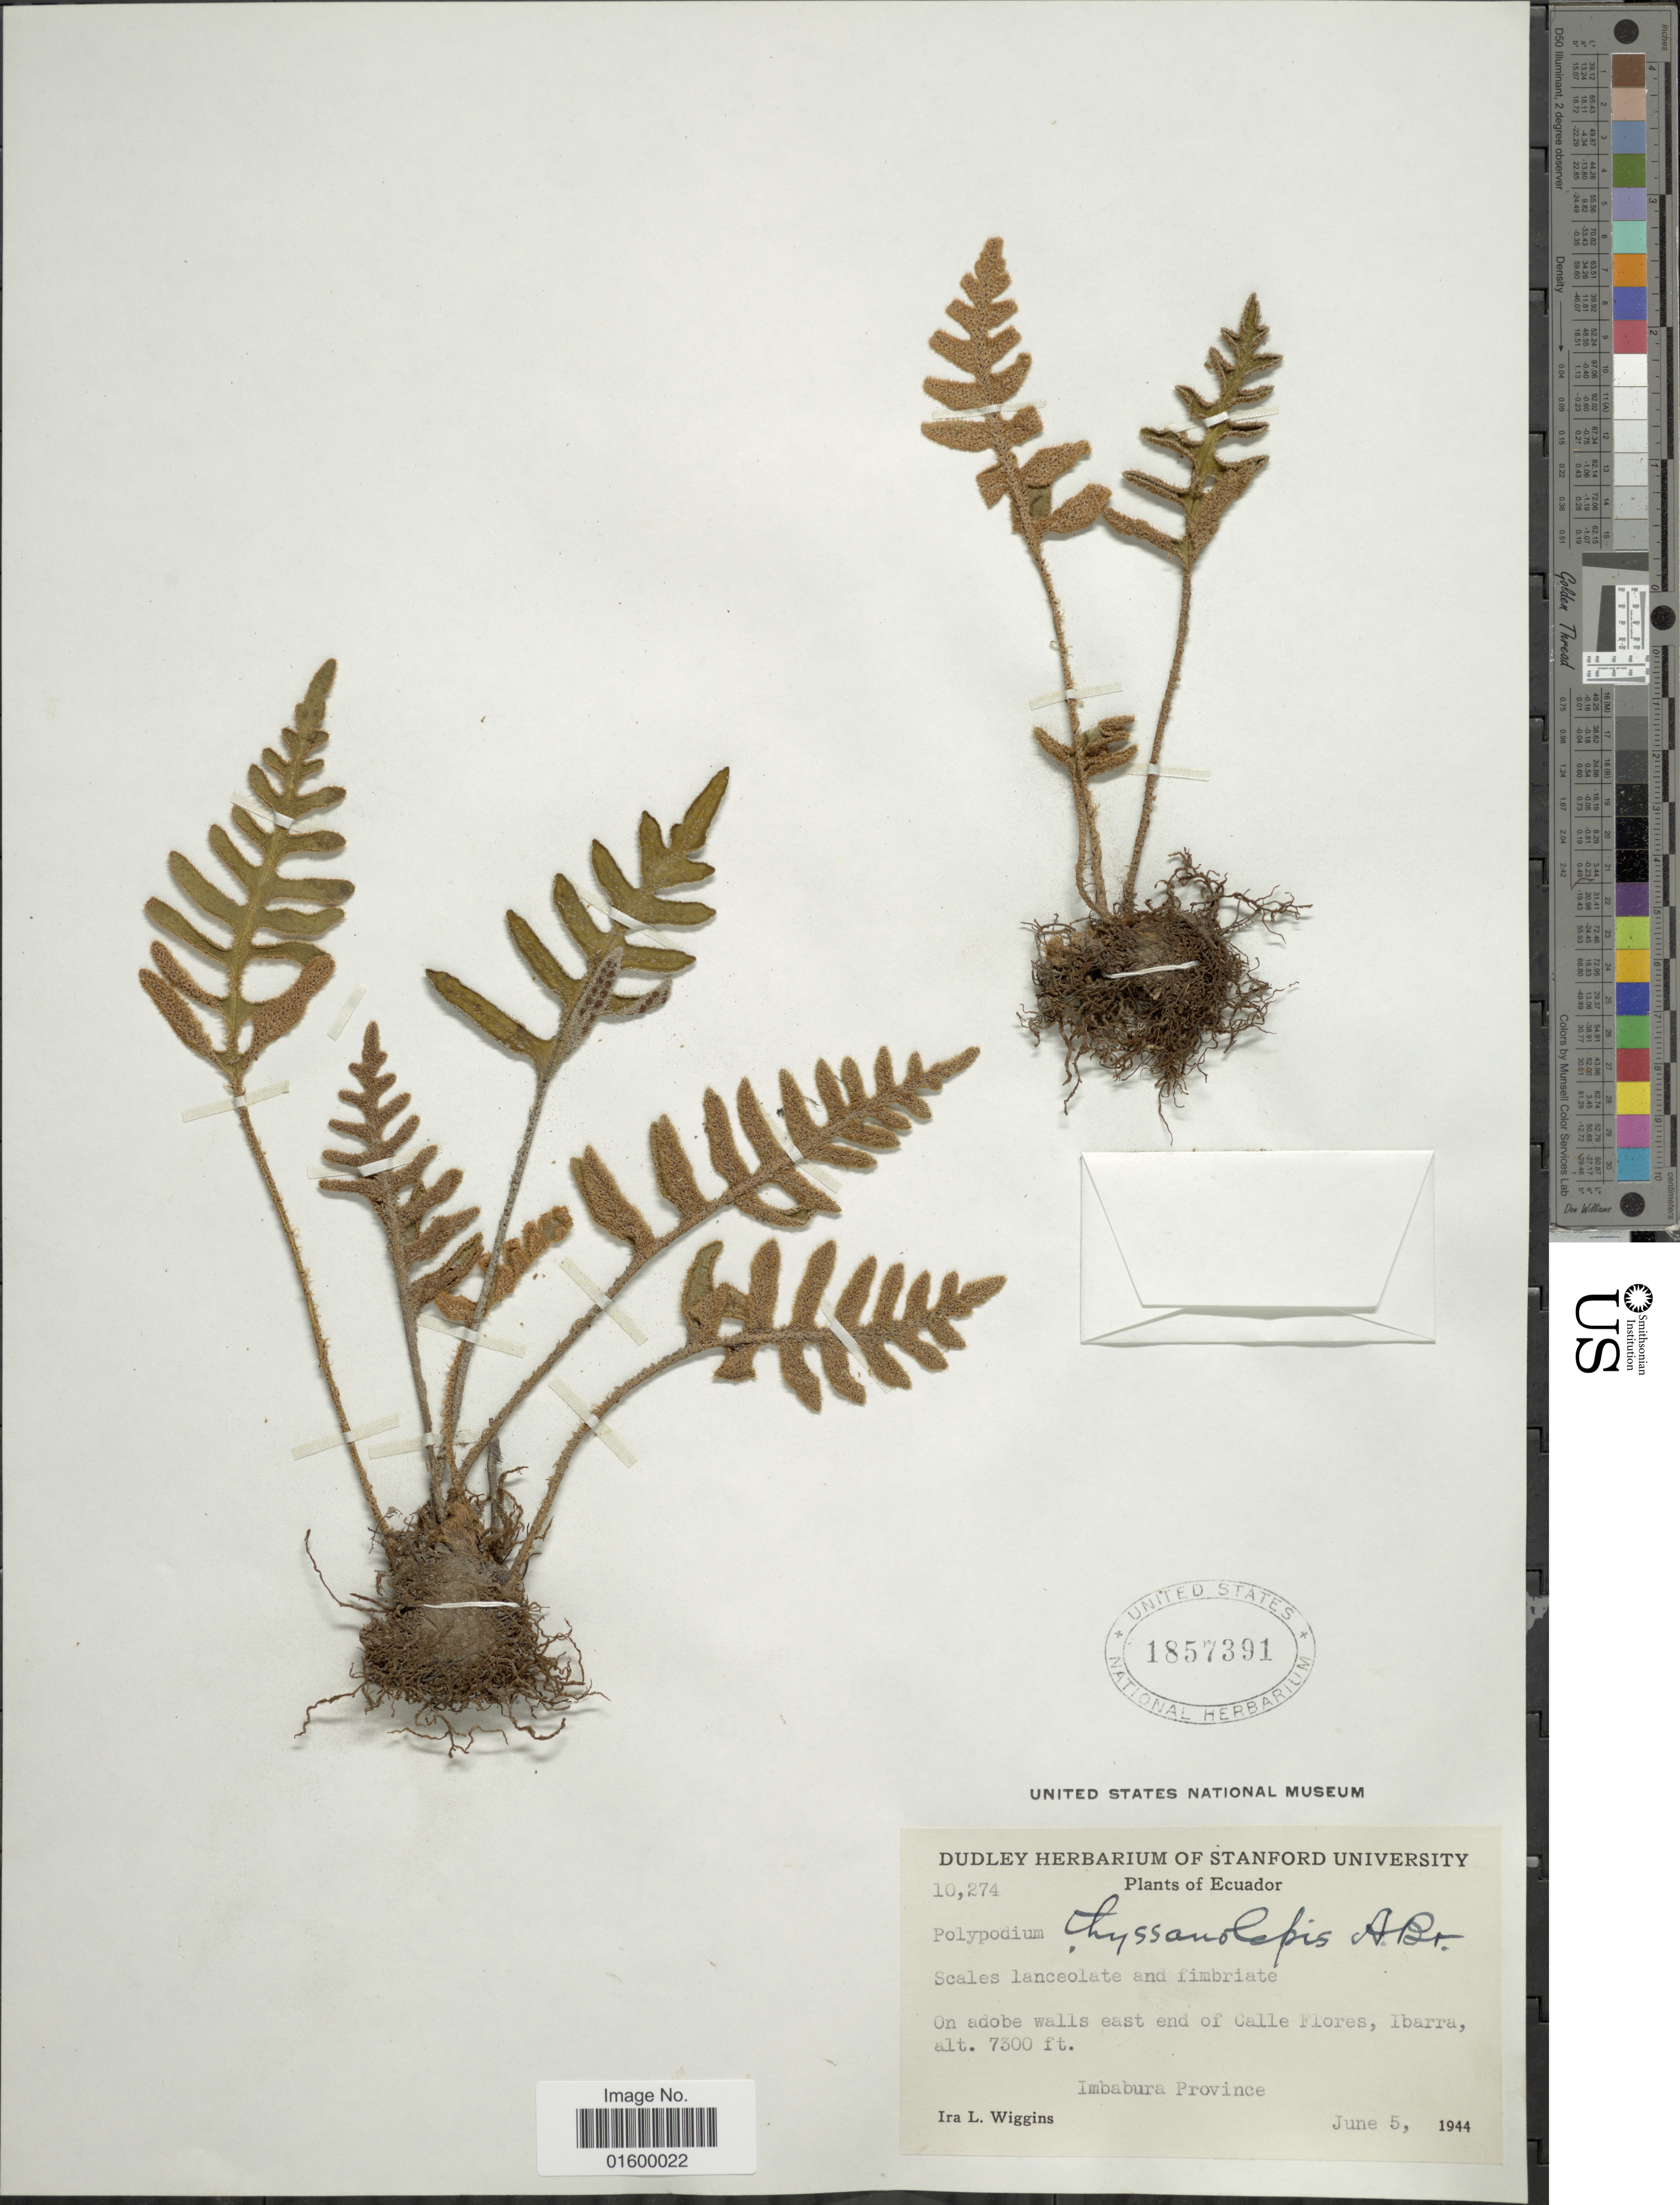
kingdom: Plantae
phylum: Tracheophyta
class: Polypodiopsida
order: Polypodiales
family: Polypodiaceae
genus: Pleopeltis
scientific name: Pleopeltis thyssanolepis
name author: (A. Braun ex Klotzsch) E.G. Andrews & Windham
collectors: I. L. Wiggins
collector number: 10274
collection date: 1944-06-05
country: Ecuador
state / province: Imbabura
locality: East end of Calle Flores, Ibarra, Imbabura Province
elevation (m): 2225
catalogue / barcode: US 1857391